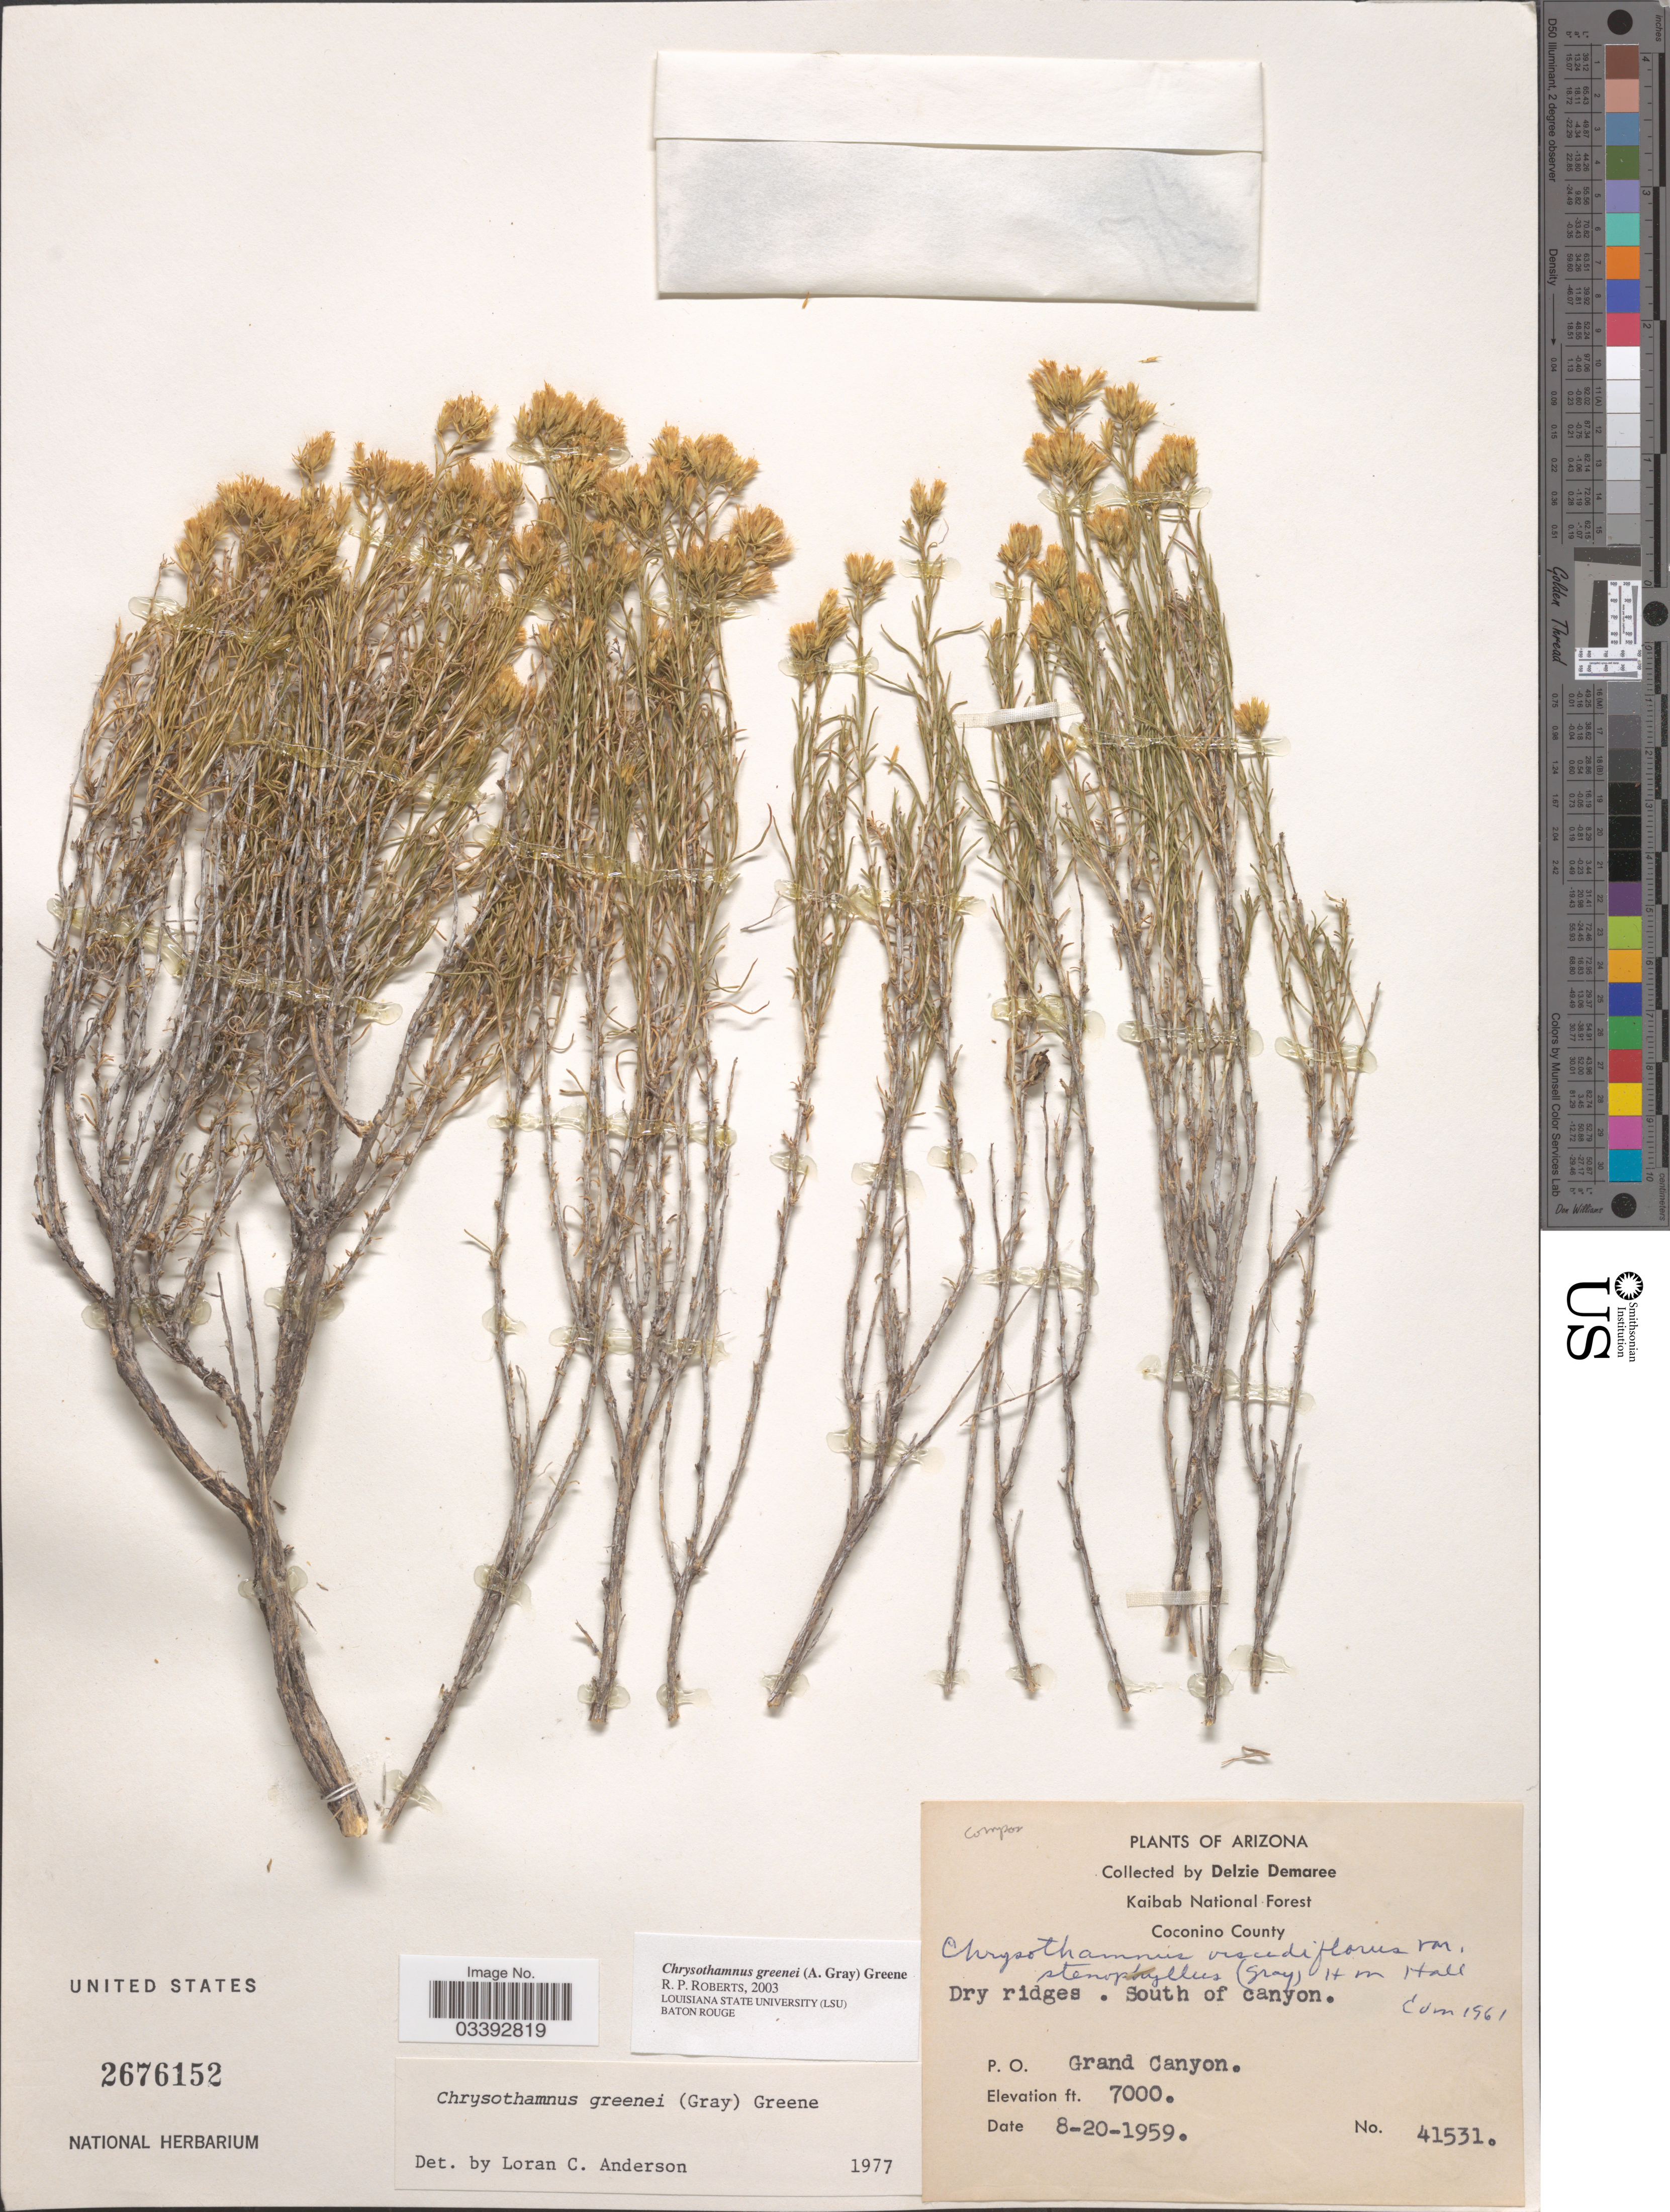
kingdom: Plantae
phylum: Tracheophyta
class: Magnoliopsida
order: Asterales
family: Asteraceae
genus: Chrysothamnus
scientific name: Chrysothamnus greenei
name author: (A. Gray) Greene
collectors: D. Demaree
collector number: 41531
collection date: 1959-08-20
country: United States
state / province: Arizona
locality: Kaibab National Forest, Coconino County, P. O. South of Canyon.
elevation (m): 2134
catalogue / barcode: US 2676152